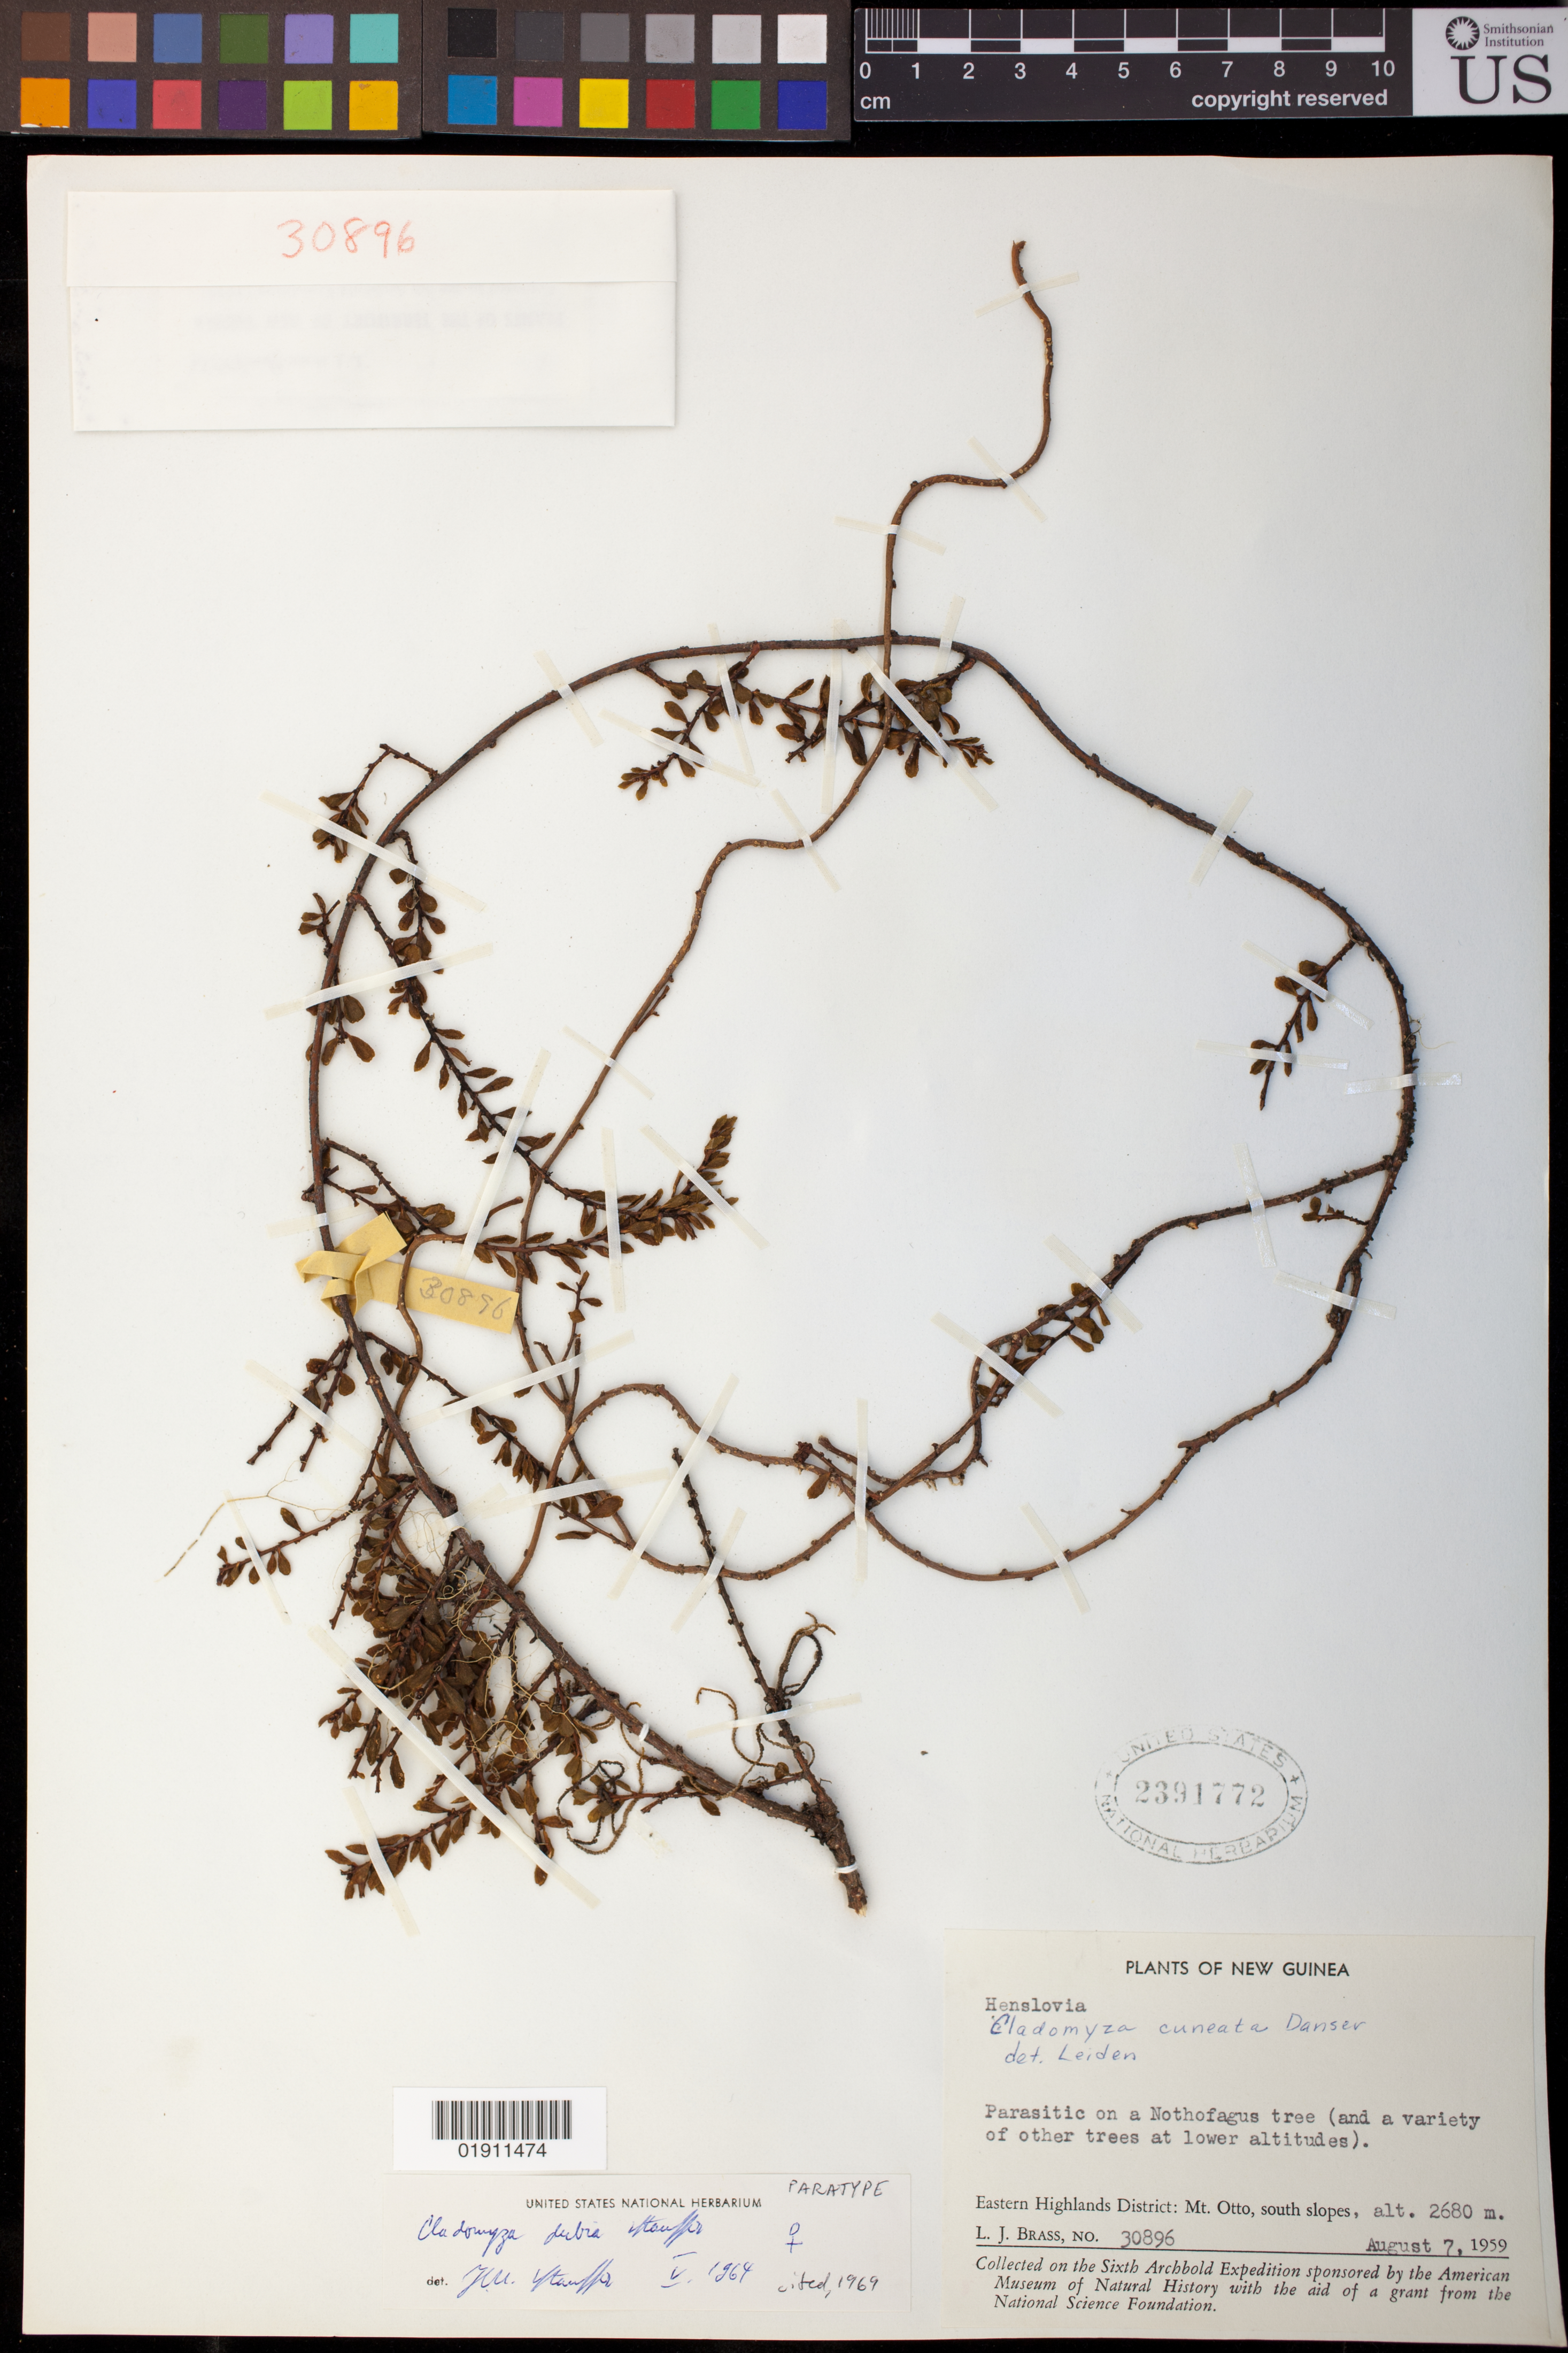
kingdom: Plantae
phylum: Tracheophyta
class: Magnoliopsida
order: Santalales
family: Amphorogynaceae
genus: Dendromyza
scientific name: Dendromyza dubia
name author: (Stauffer) Byng & Christenh.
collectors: L. J. Brass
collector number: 30896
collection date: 1959-08-07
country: Papua New Guinea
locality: Mt. Otto, south slopes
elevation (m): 2680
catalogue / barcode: US 2391772